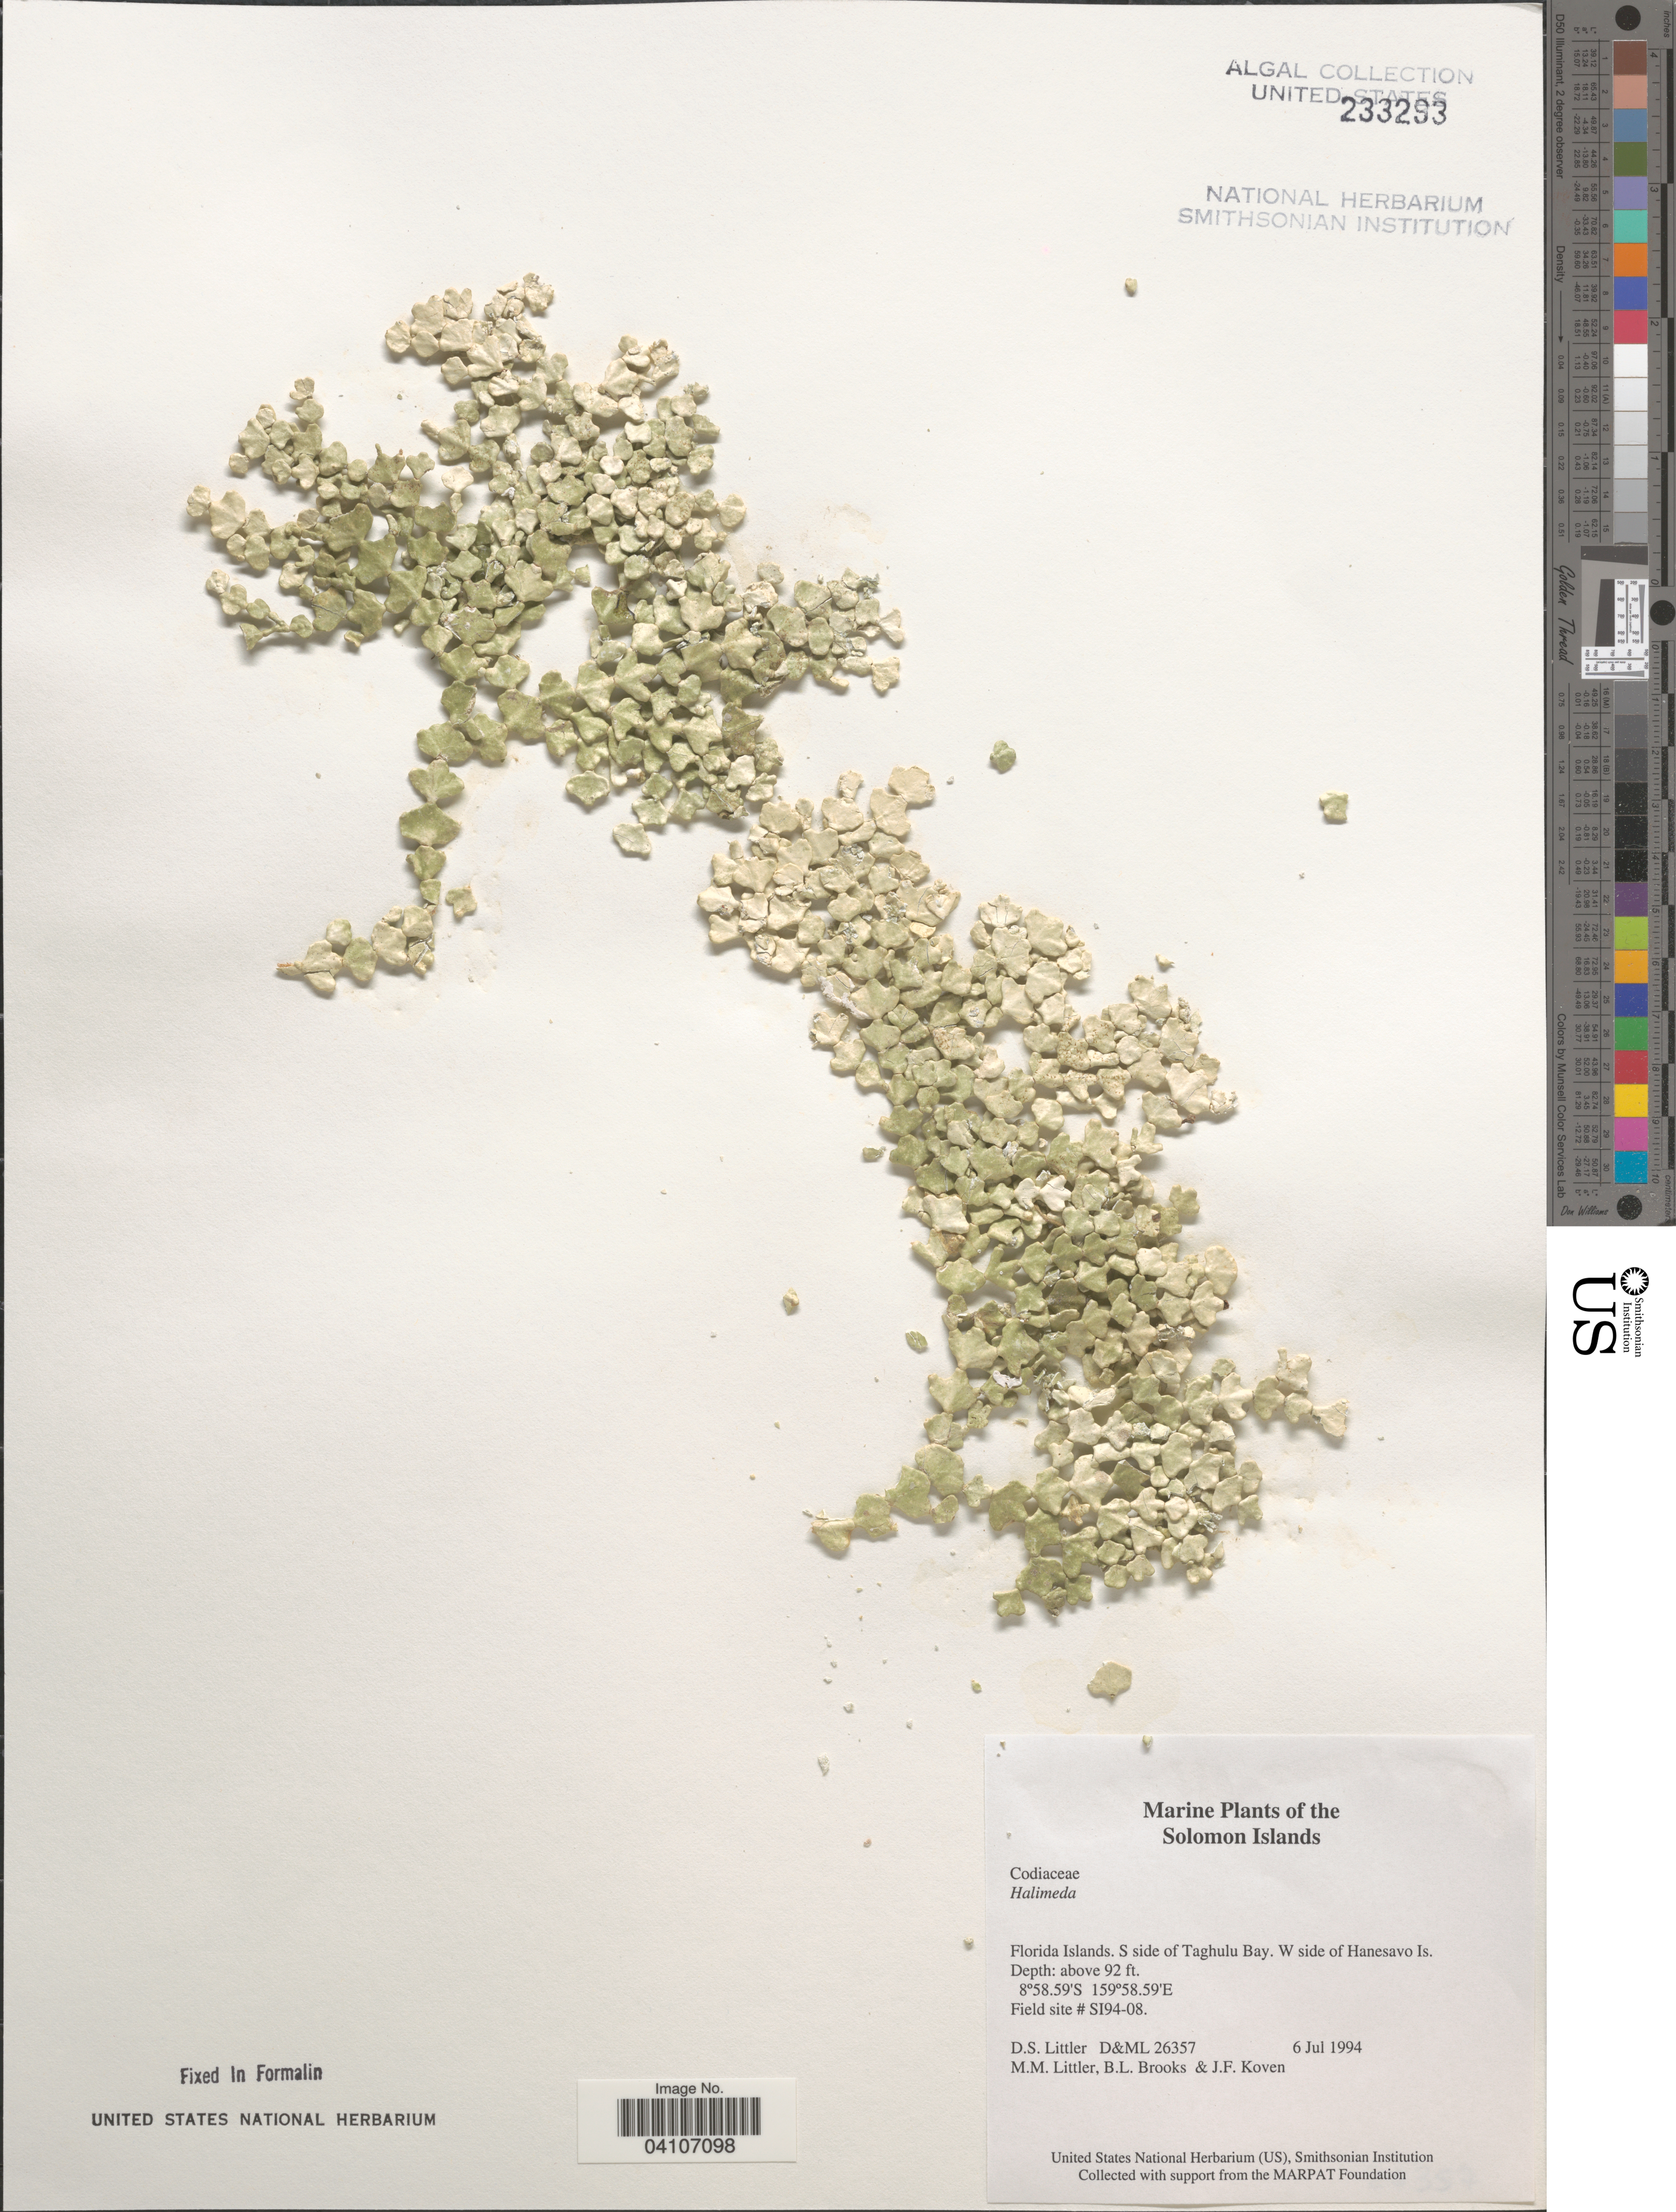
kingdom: Plantae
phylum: Chlorophyta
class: Ulvophyceae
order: Bryopsidales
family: Halimedaceae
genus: Halimeda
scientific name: Halimeda sp.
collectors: D. S. Littler, B. Brooks & J. Koven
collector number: D&ML26357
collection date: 1994-07-06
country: Solomon Islands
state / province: Solomon Islands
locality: Florida Islands. S side of Taghulu Bay. W side of Hanesavo Is. Field site # SI94-08.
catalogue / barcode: US 233293